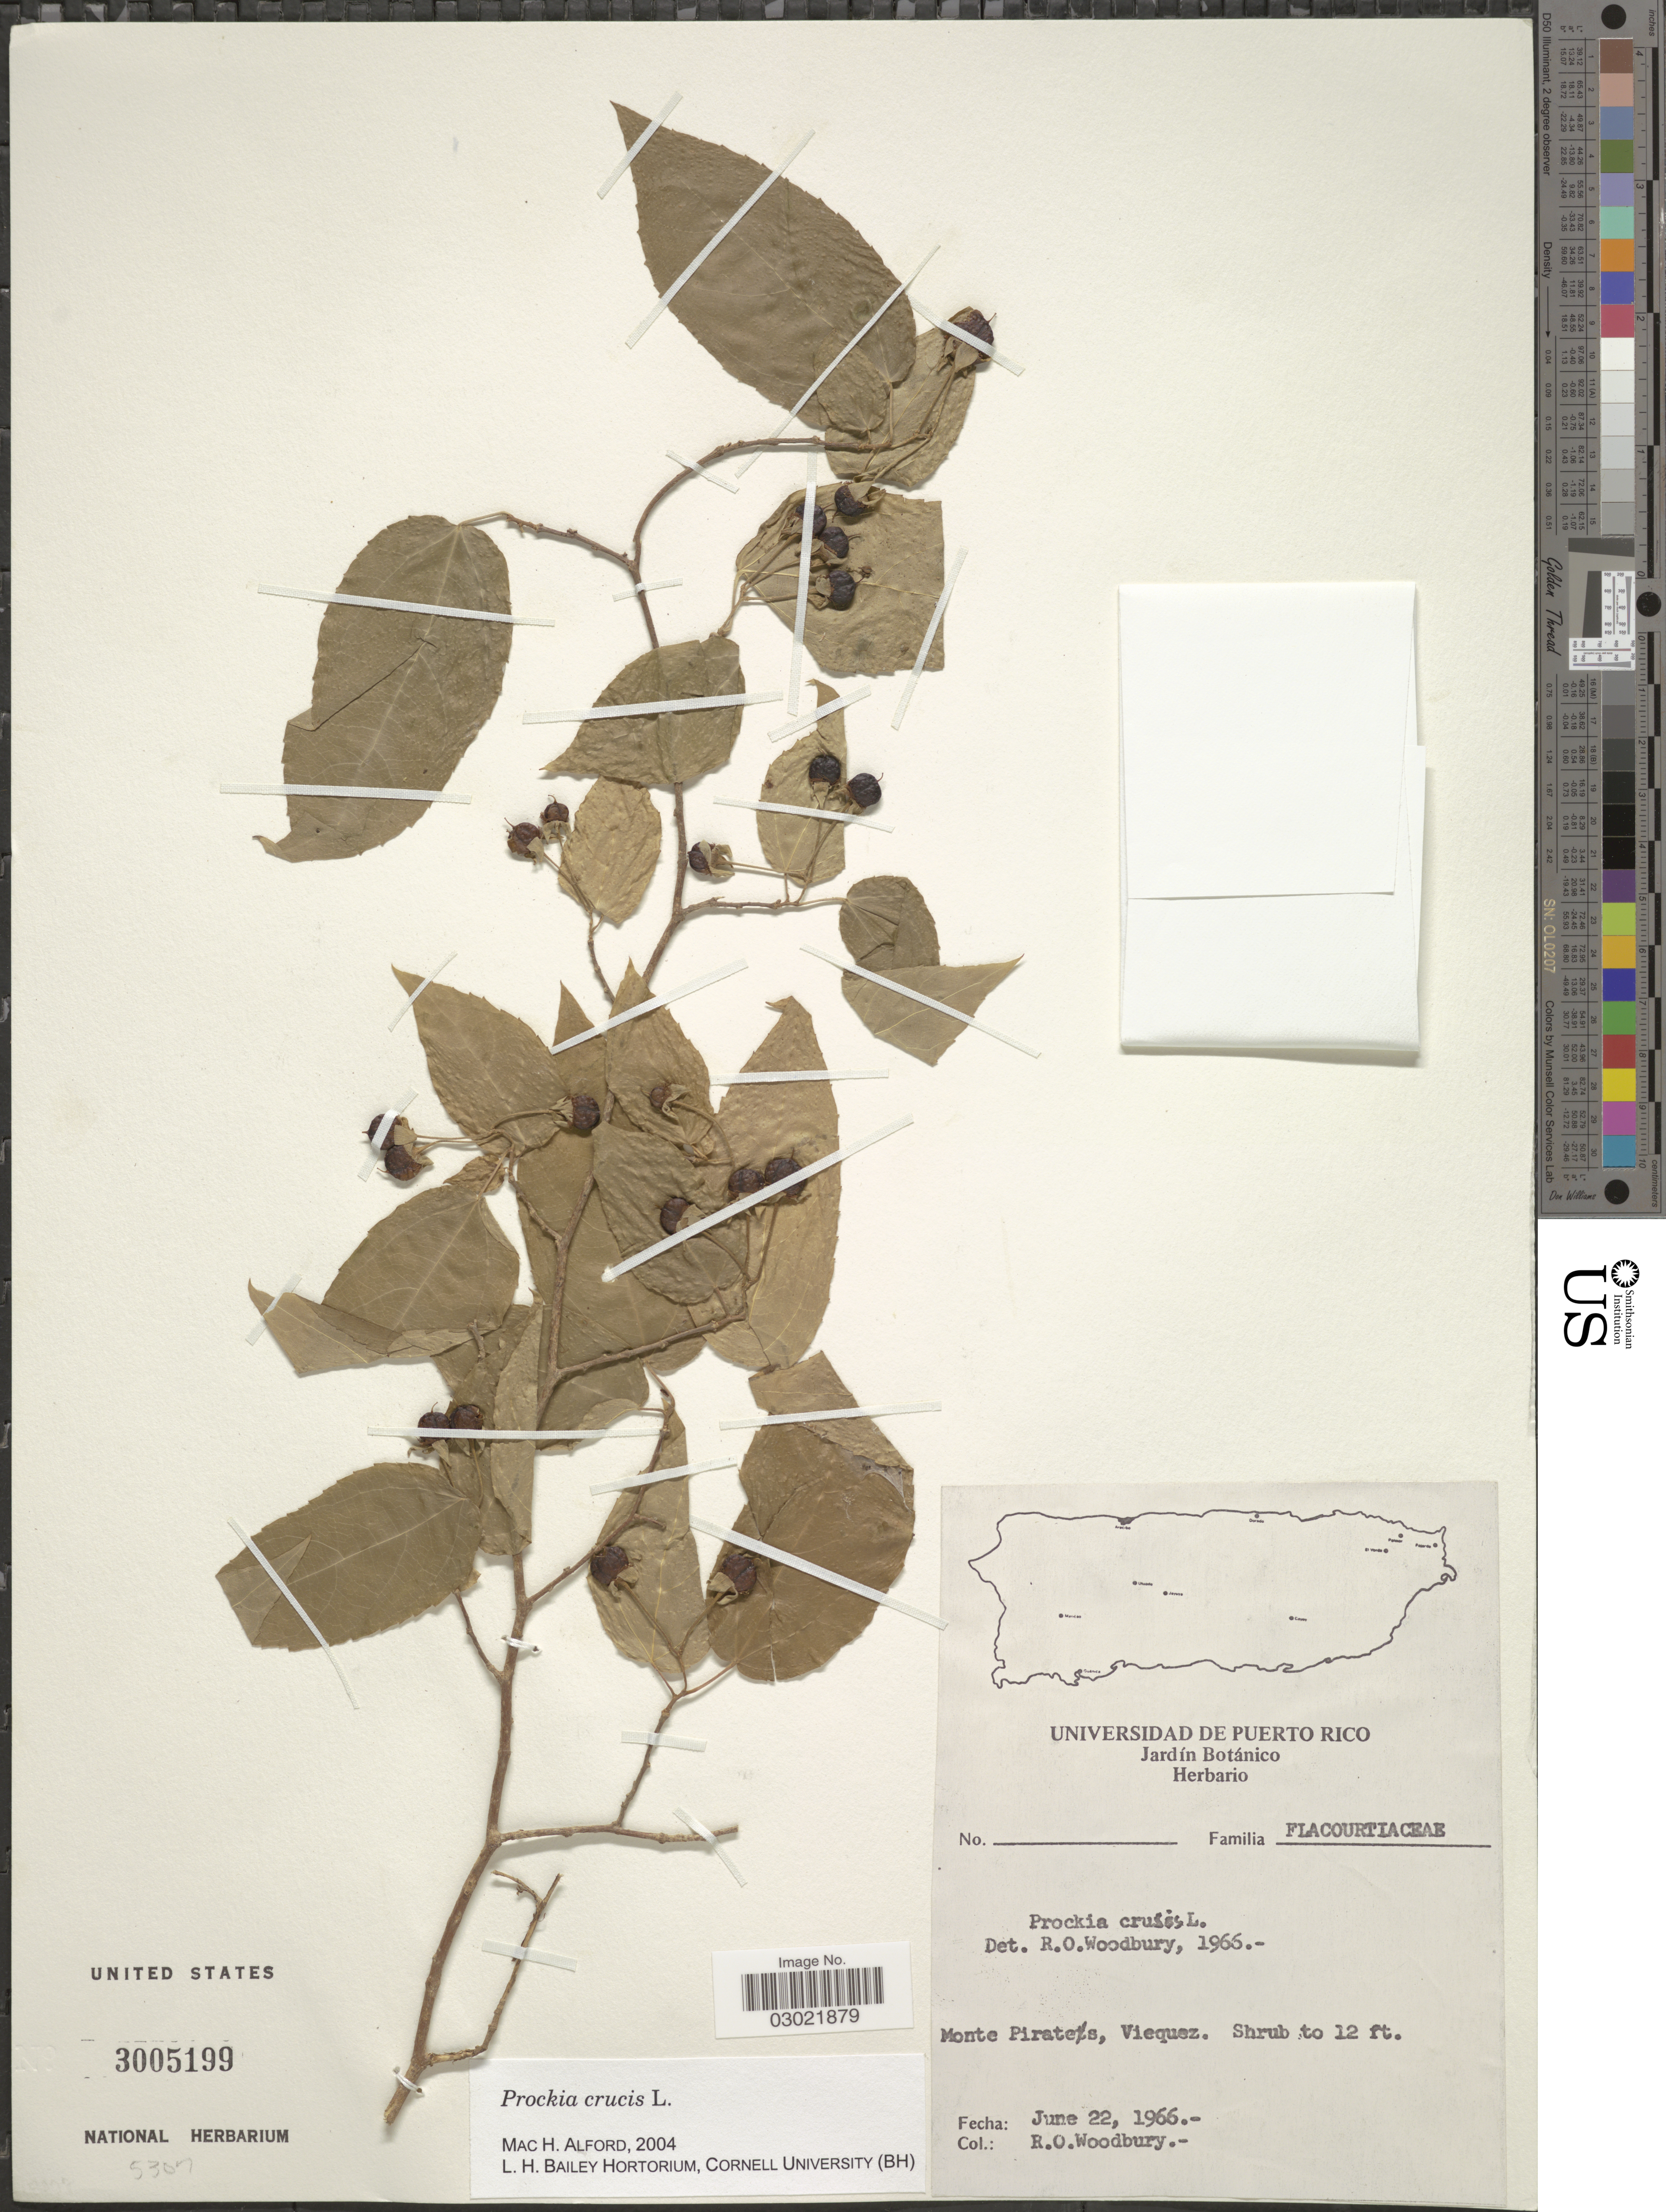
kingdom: Plantae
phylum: Tracheophyta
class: Magnoliopsida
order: Malpighiales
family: Salicaceae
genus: Prockia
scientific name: Prockia crucis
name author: P. Browne ex L.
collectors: R. Woodbury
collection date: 1966-06-22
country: Puerto Rico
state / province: Vieques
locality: Monte Pirates, Viequez.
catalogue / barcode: US 3005199